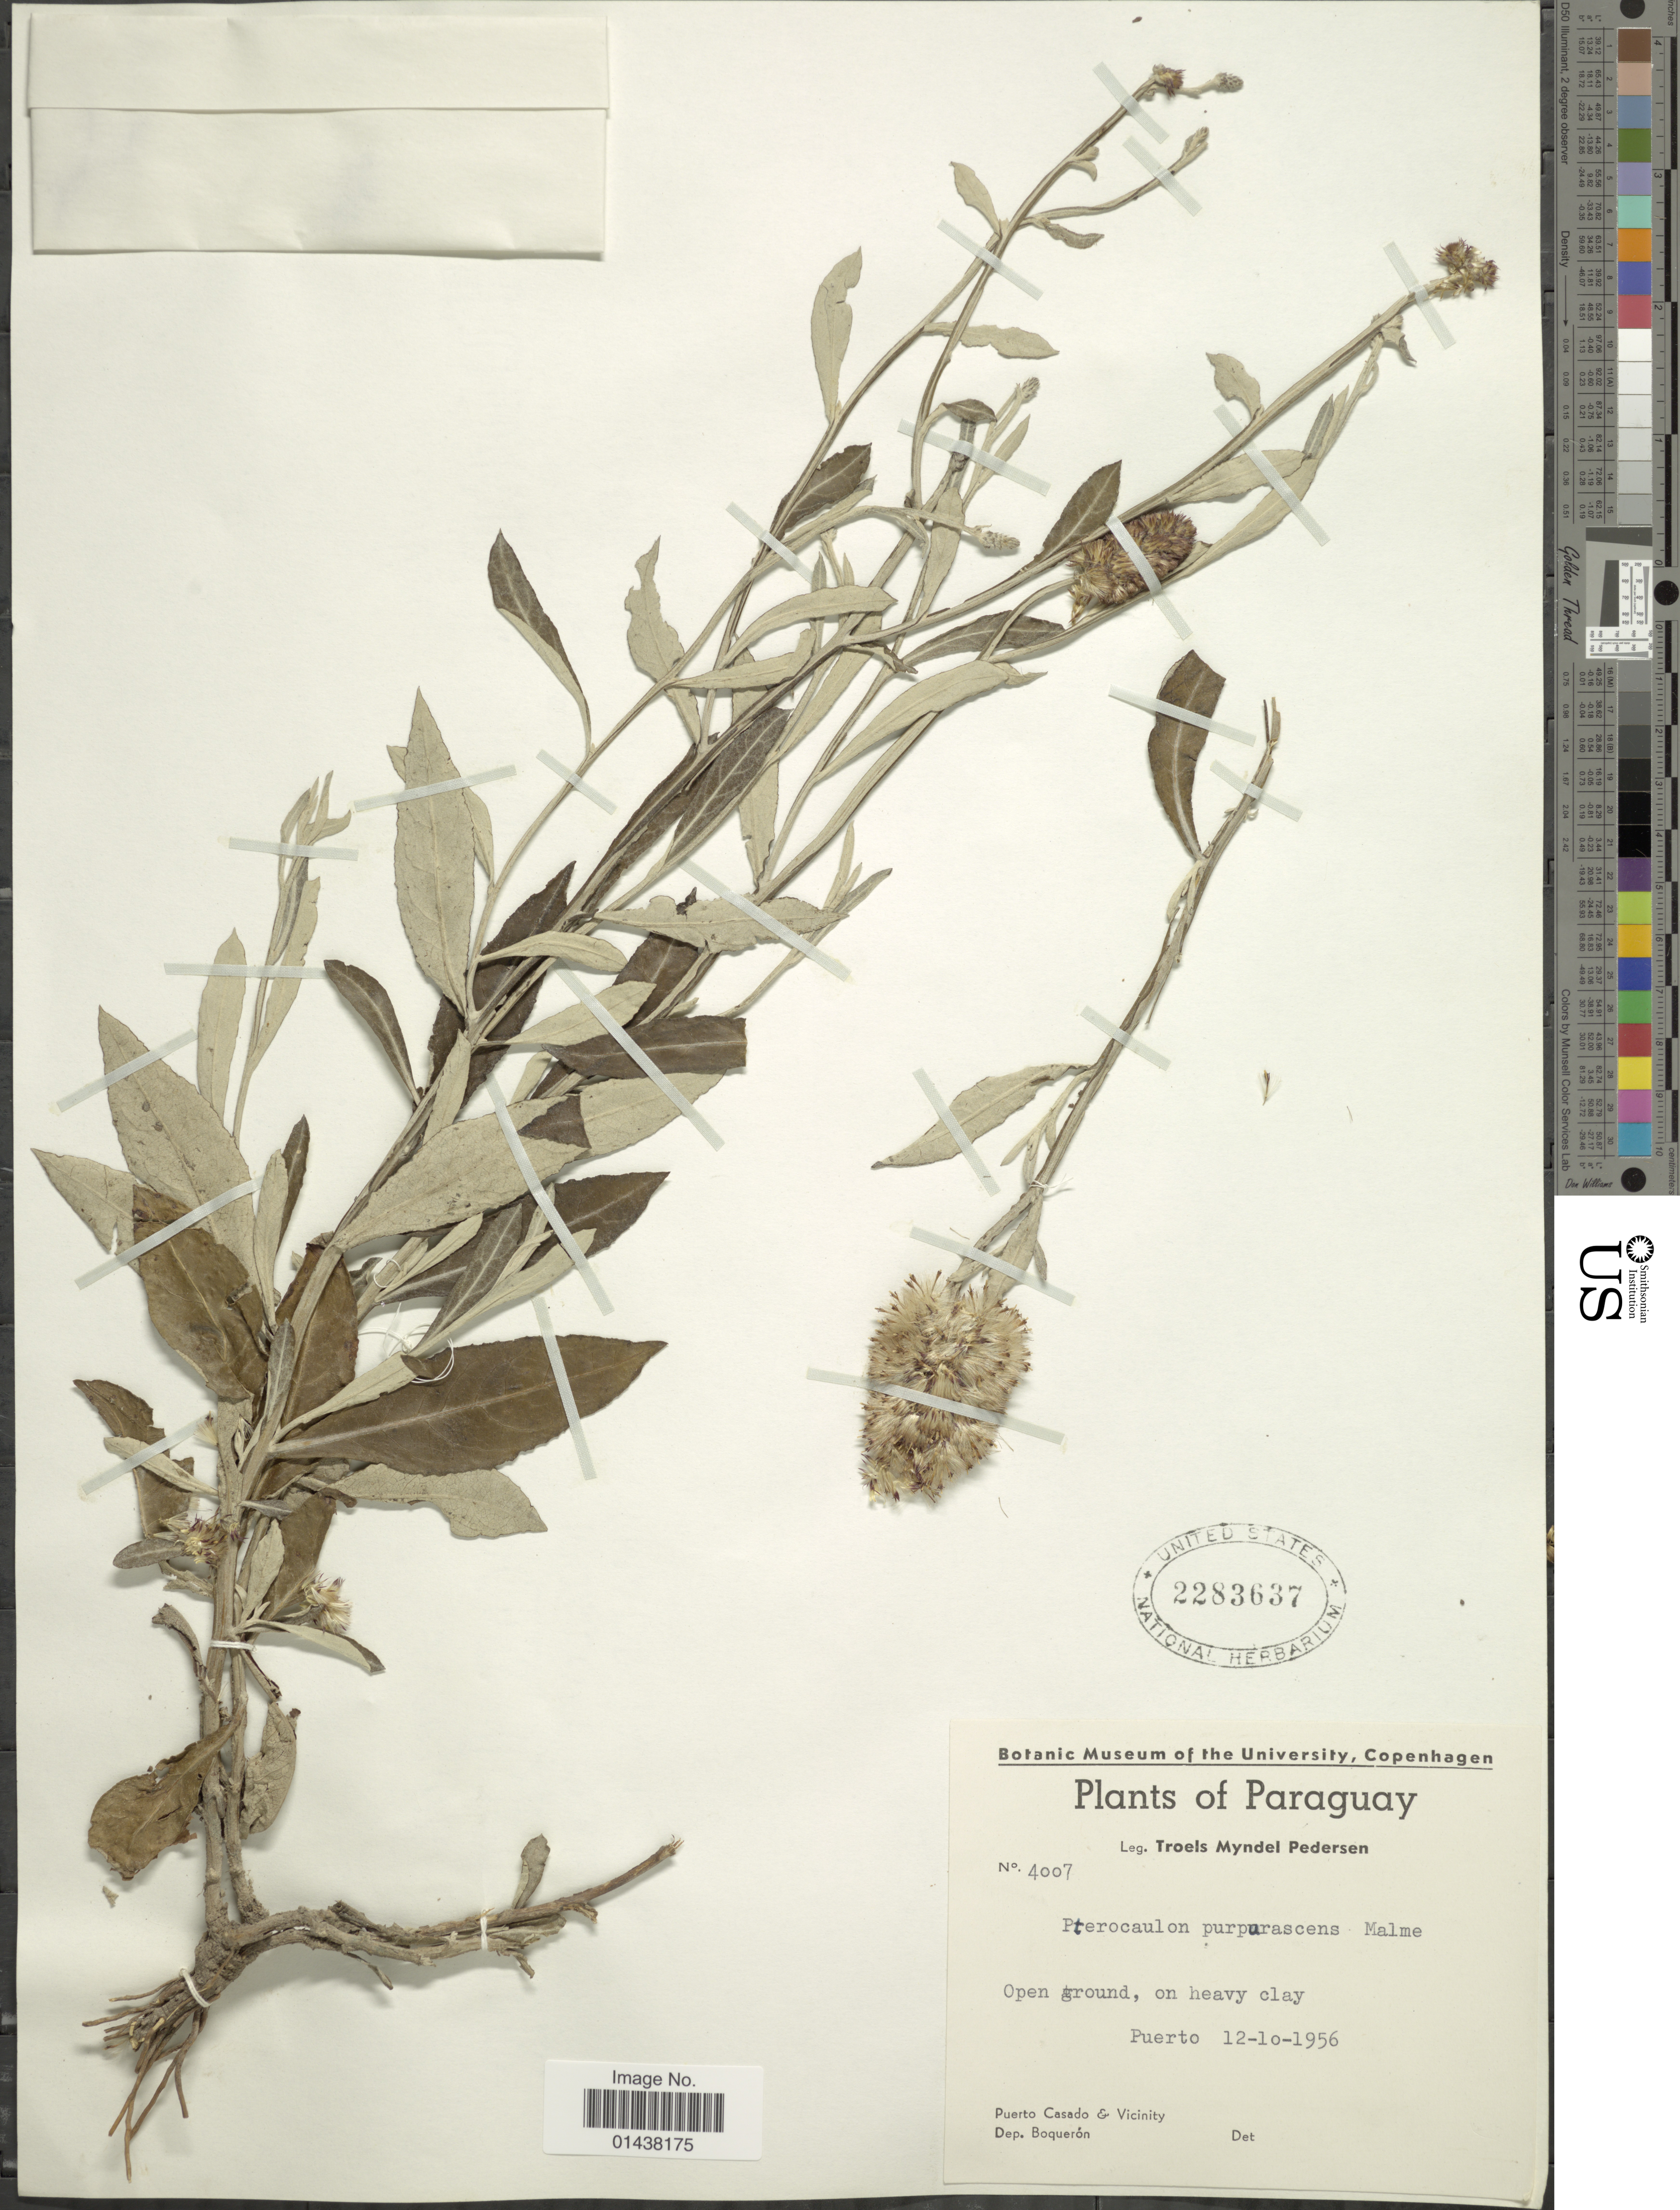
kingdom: Plantae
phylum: Tracheophyta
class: Magnoliopsida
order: Asterales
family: Asteraceae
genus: Pterocaulon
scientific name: Pterocaulon purpurascens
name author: Malme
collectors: T. Pederson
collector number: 4007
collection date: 1956-10-12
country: Paraguay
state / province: Boqueron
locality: Puerto Casado & Vicinity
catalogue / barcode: US 2283637